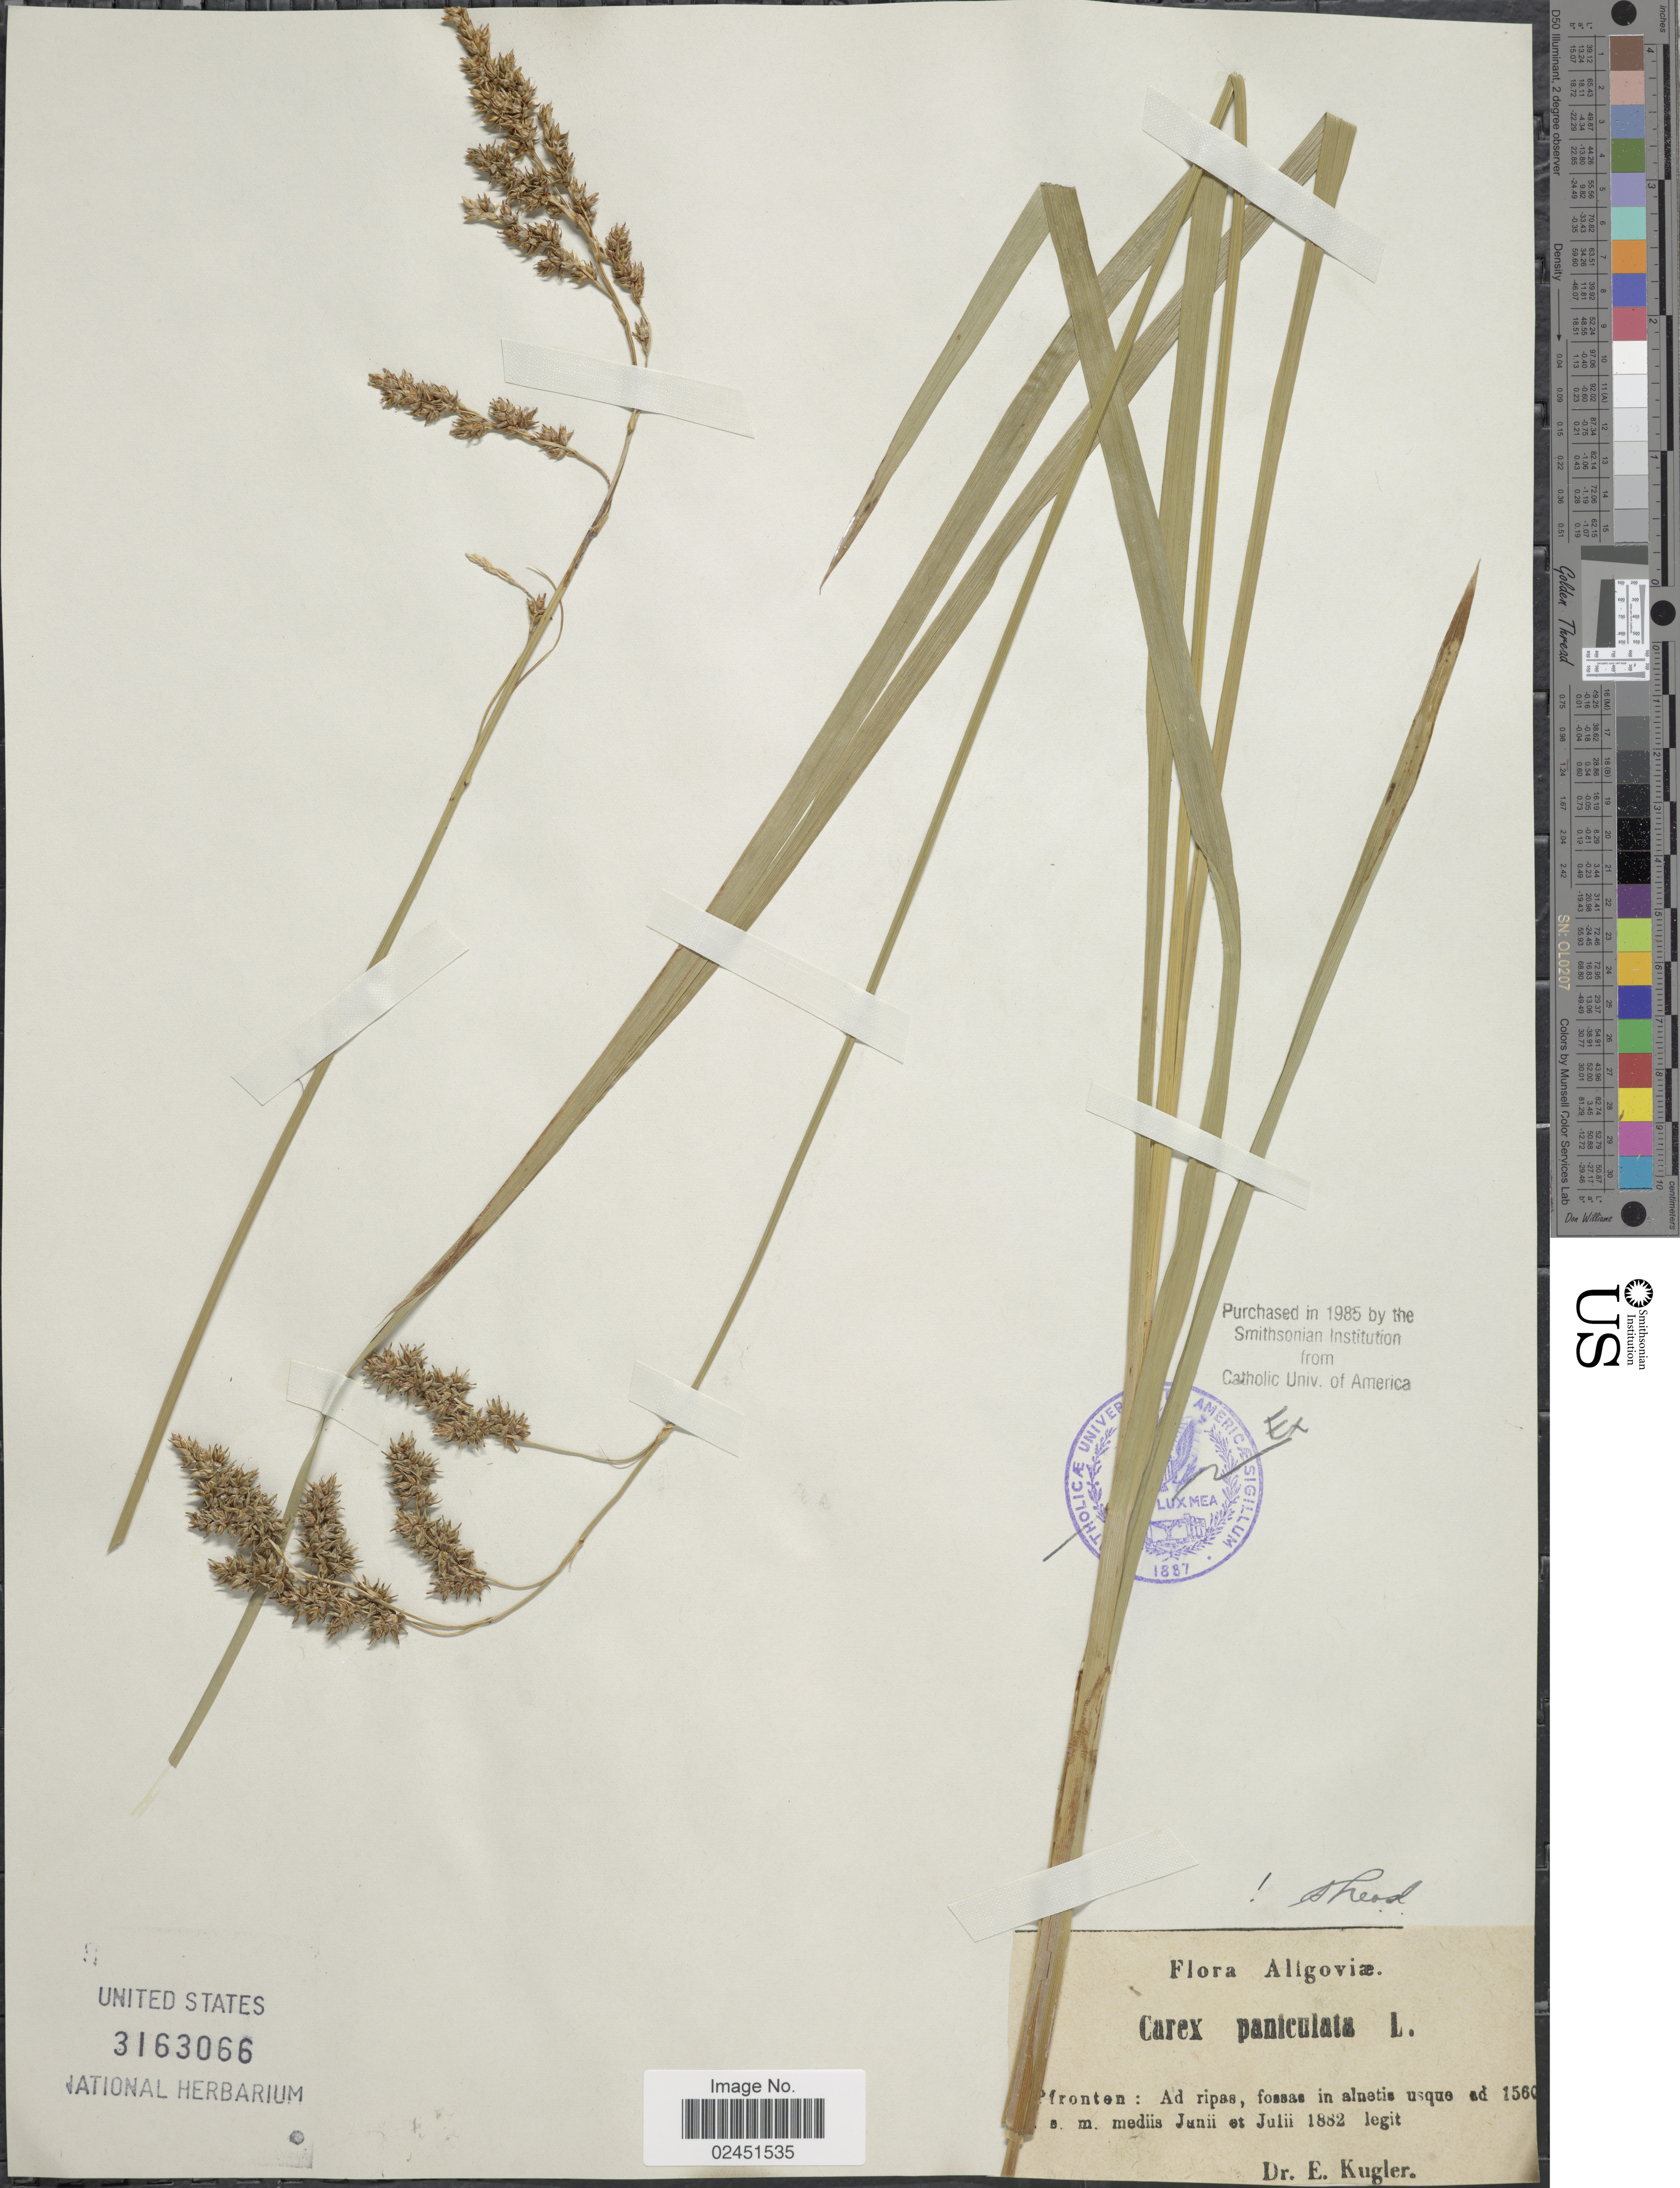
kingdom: Plantae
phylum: Tracheophyta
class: Liliopsida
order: Poales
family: Cyperaceae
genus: Carex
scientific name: Carex paniculata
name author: L.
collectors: E. Kugler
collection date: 1882-06/1882-07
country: Germany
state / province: Bayern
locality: Pfronten: Ad ripad, fosse in alnetis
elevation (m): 1560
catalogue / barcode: US 3163066